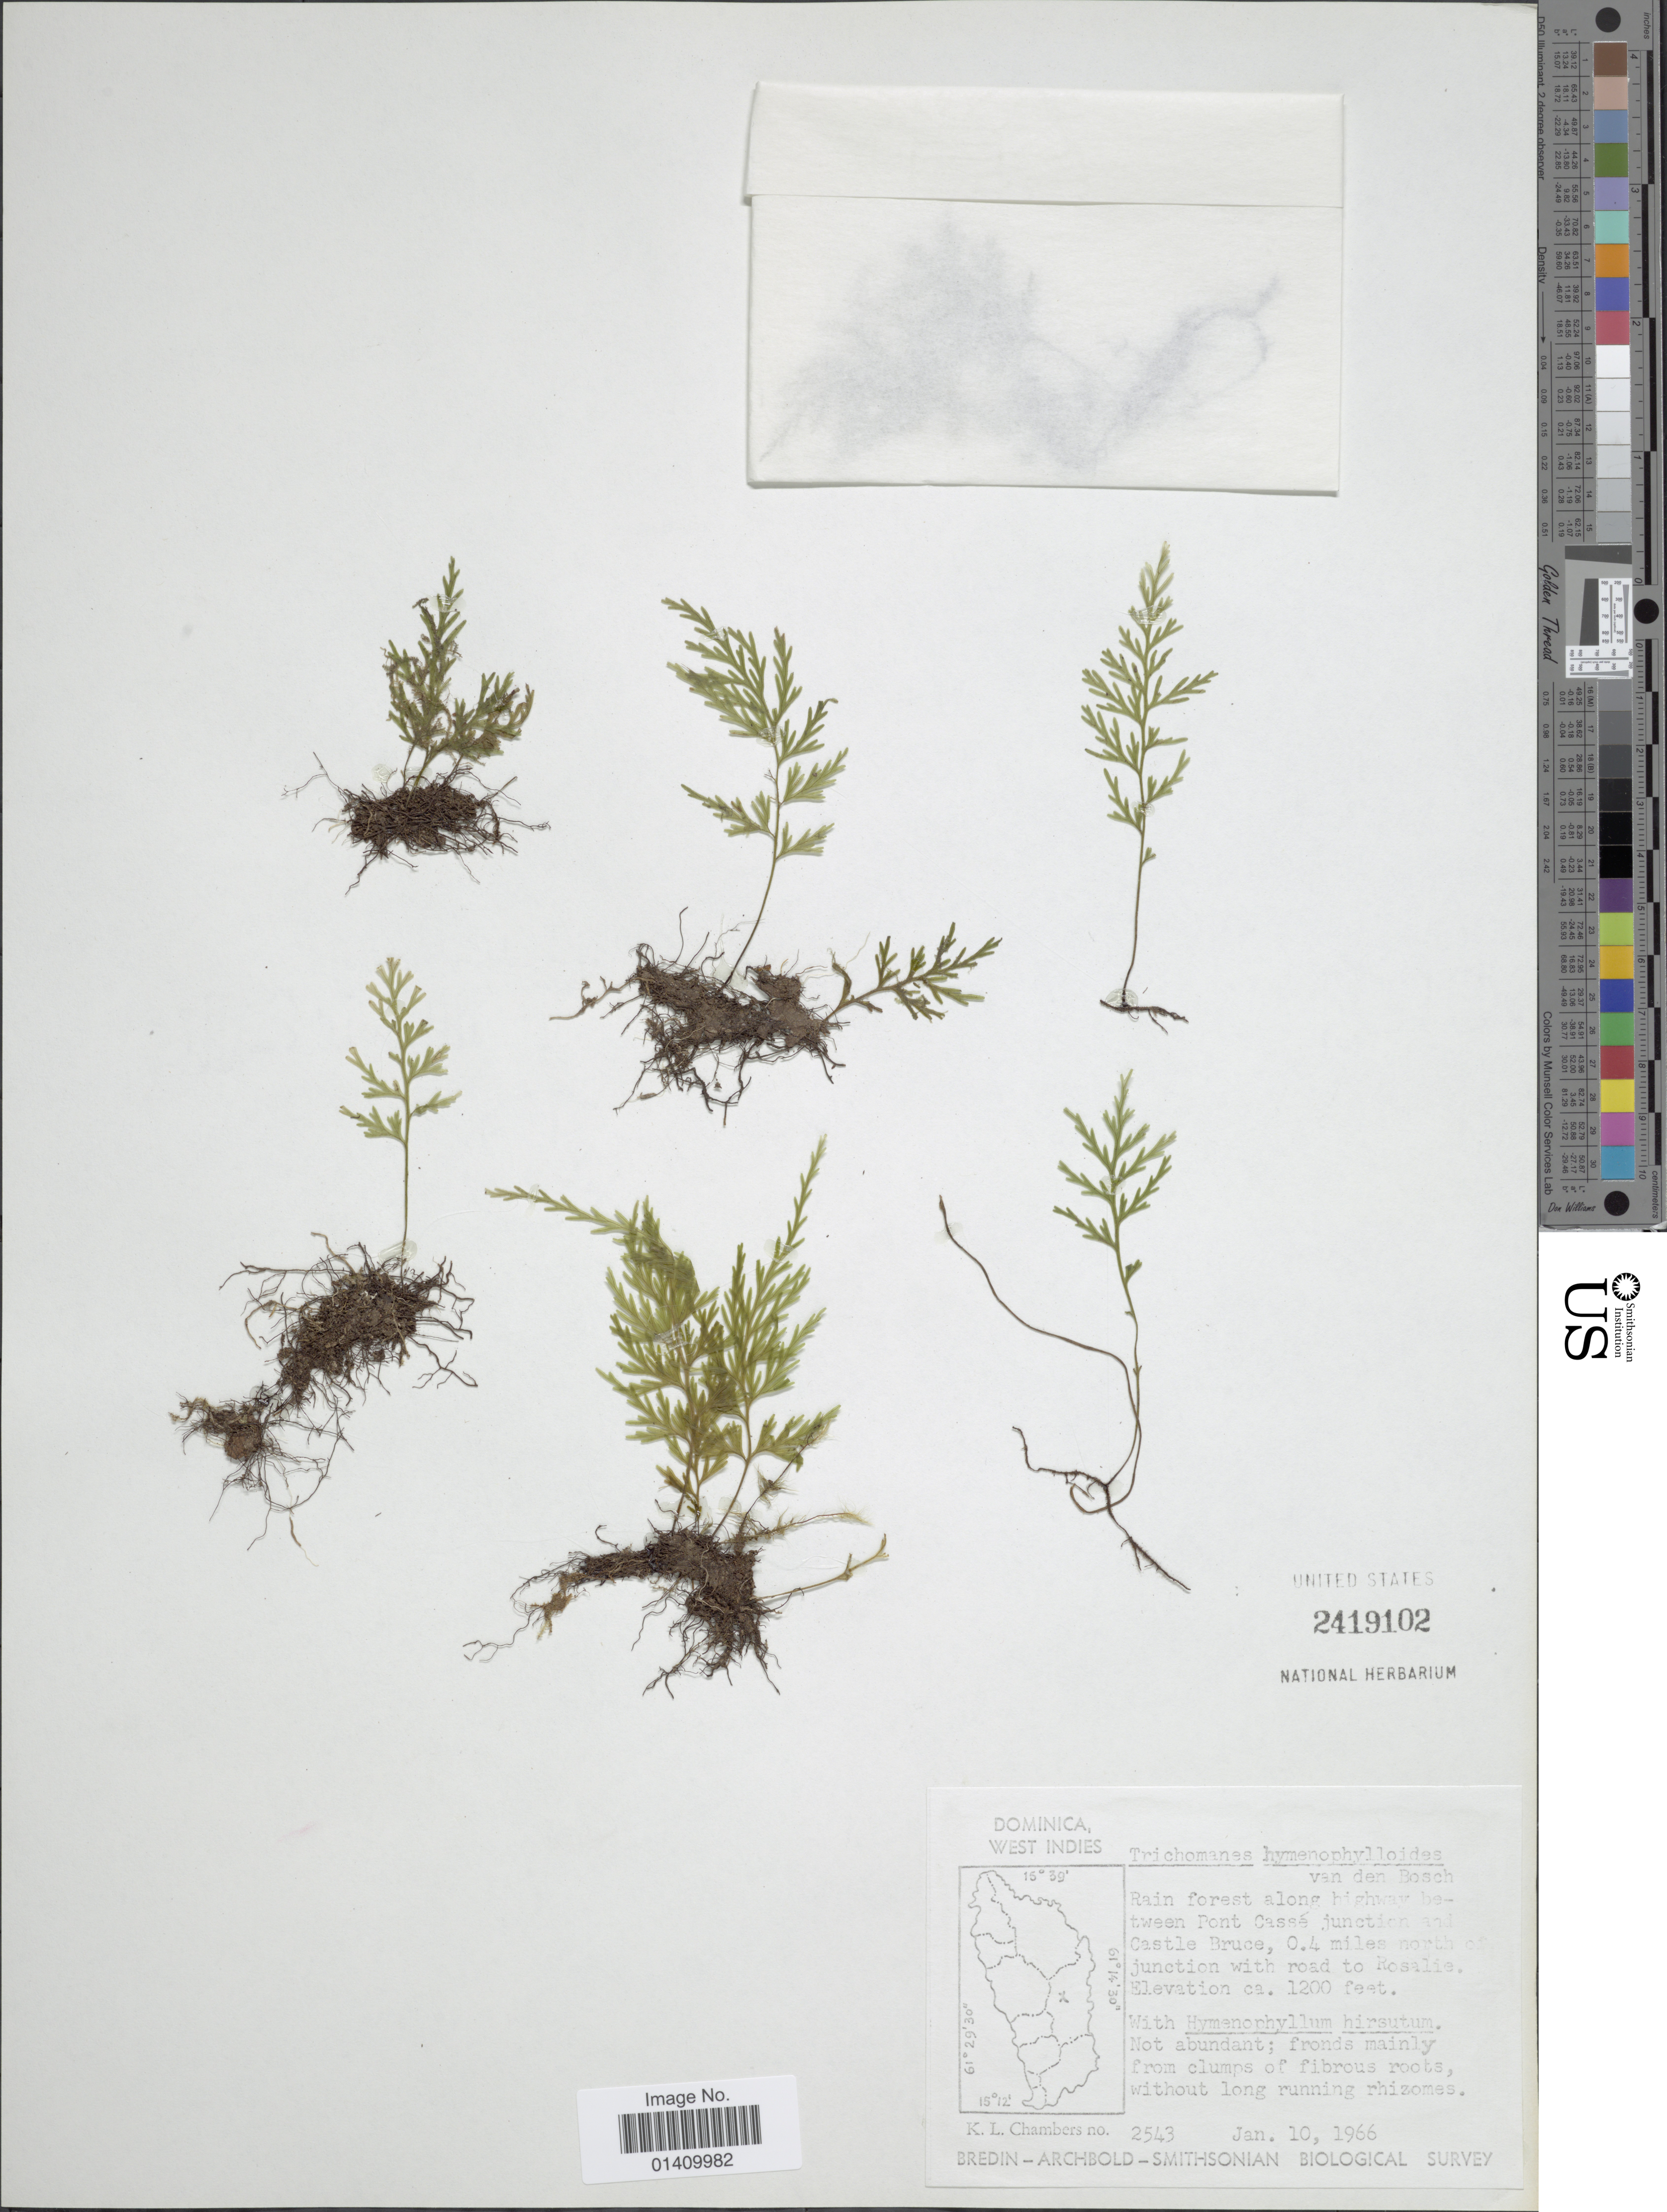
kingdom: Plantae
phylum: Tracheophyta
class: Polypodiopsida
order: Hymenophyllales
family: Hymenophyllaceae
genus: Polyphlebium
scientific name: Polyphlebium hymenophylloides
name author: (Bosch) Ebihara & Dubuisson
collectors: K. Chambers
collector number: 2543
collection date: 1966-01-10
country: Dominica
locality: West Indies along highway between Pont Casse junction and Castle Bruce, 0.4 miles north of junction with road to Rosalie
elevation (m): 366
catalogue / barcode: US 2419102